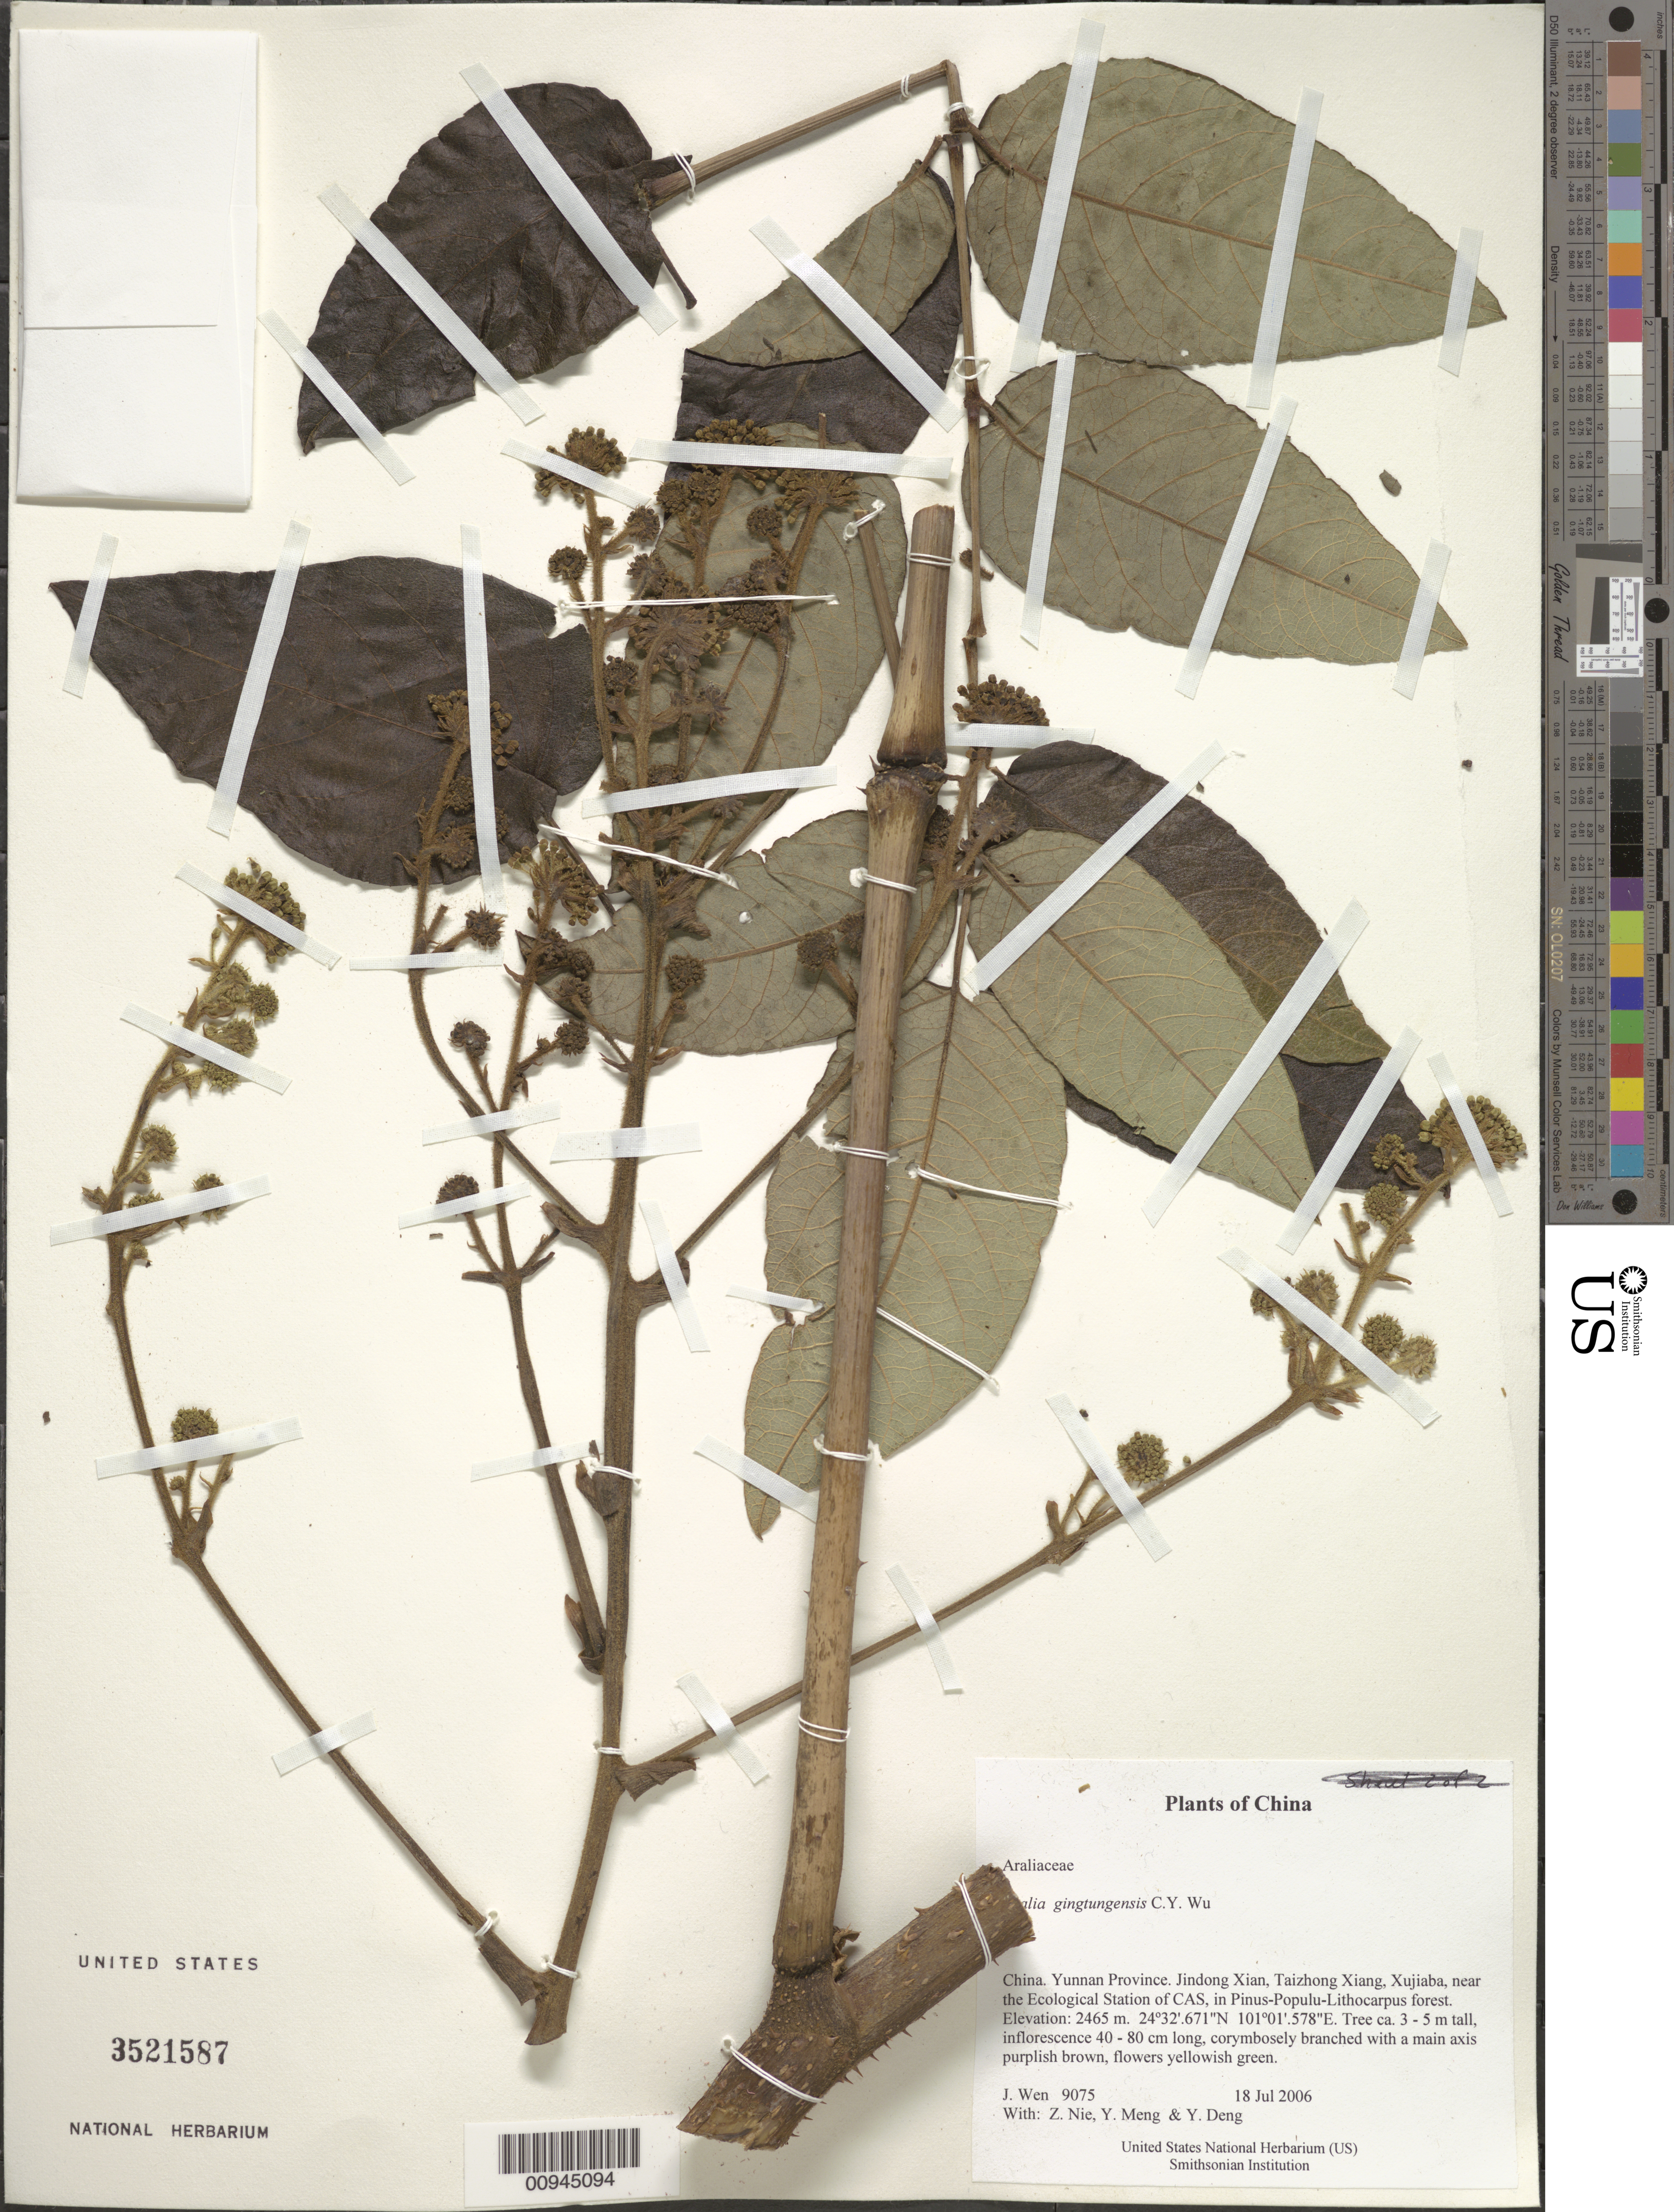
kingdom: Plantae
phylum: Tracheophyta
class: Magnoliopsida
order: Apiales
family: Araliaceae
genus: Aralia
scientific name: Aralia gintungensis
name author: C.Y. Wu ex K.M. Feng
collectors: J. Wen, Z. Nie, Y. Meng & Y. Deng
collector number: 9075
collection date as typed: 18 Jul 2006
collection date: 2006-07-18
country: China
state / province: Yunnan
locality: Yunnan Province. Jindong Xian, Taizhong Xiang, Xujiaba, near the Ecological Station of CAS, in Pinus-Populu-Lithocarpus forest.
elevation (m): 2465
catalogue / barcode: US 3521587